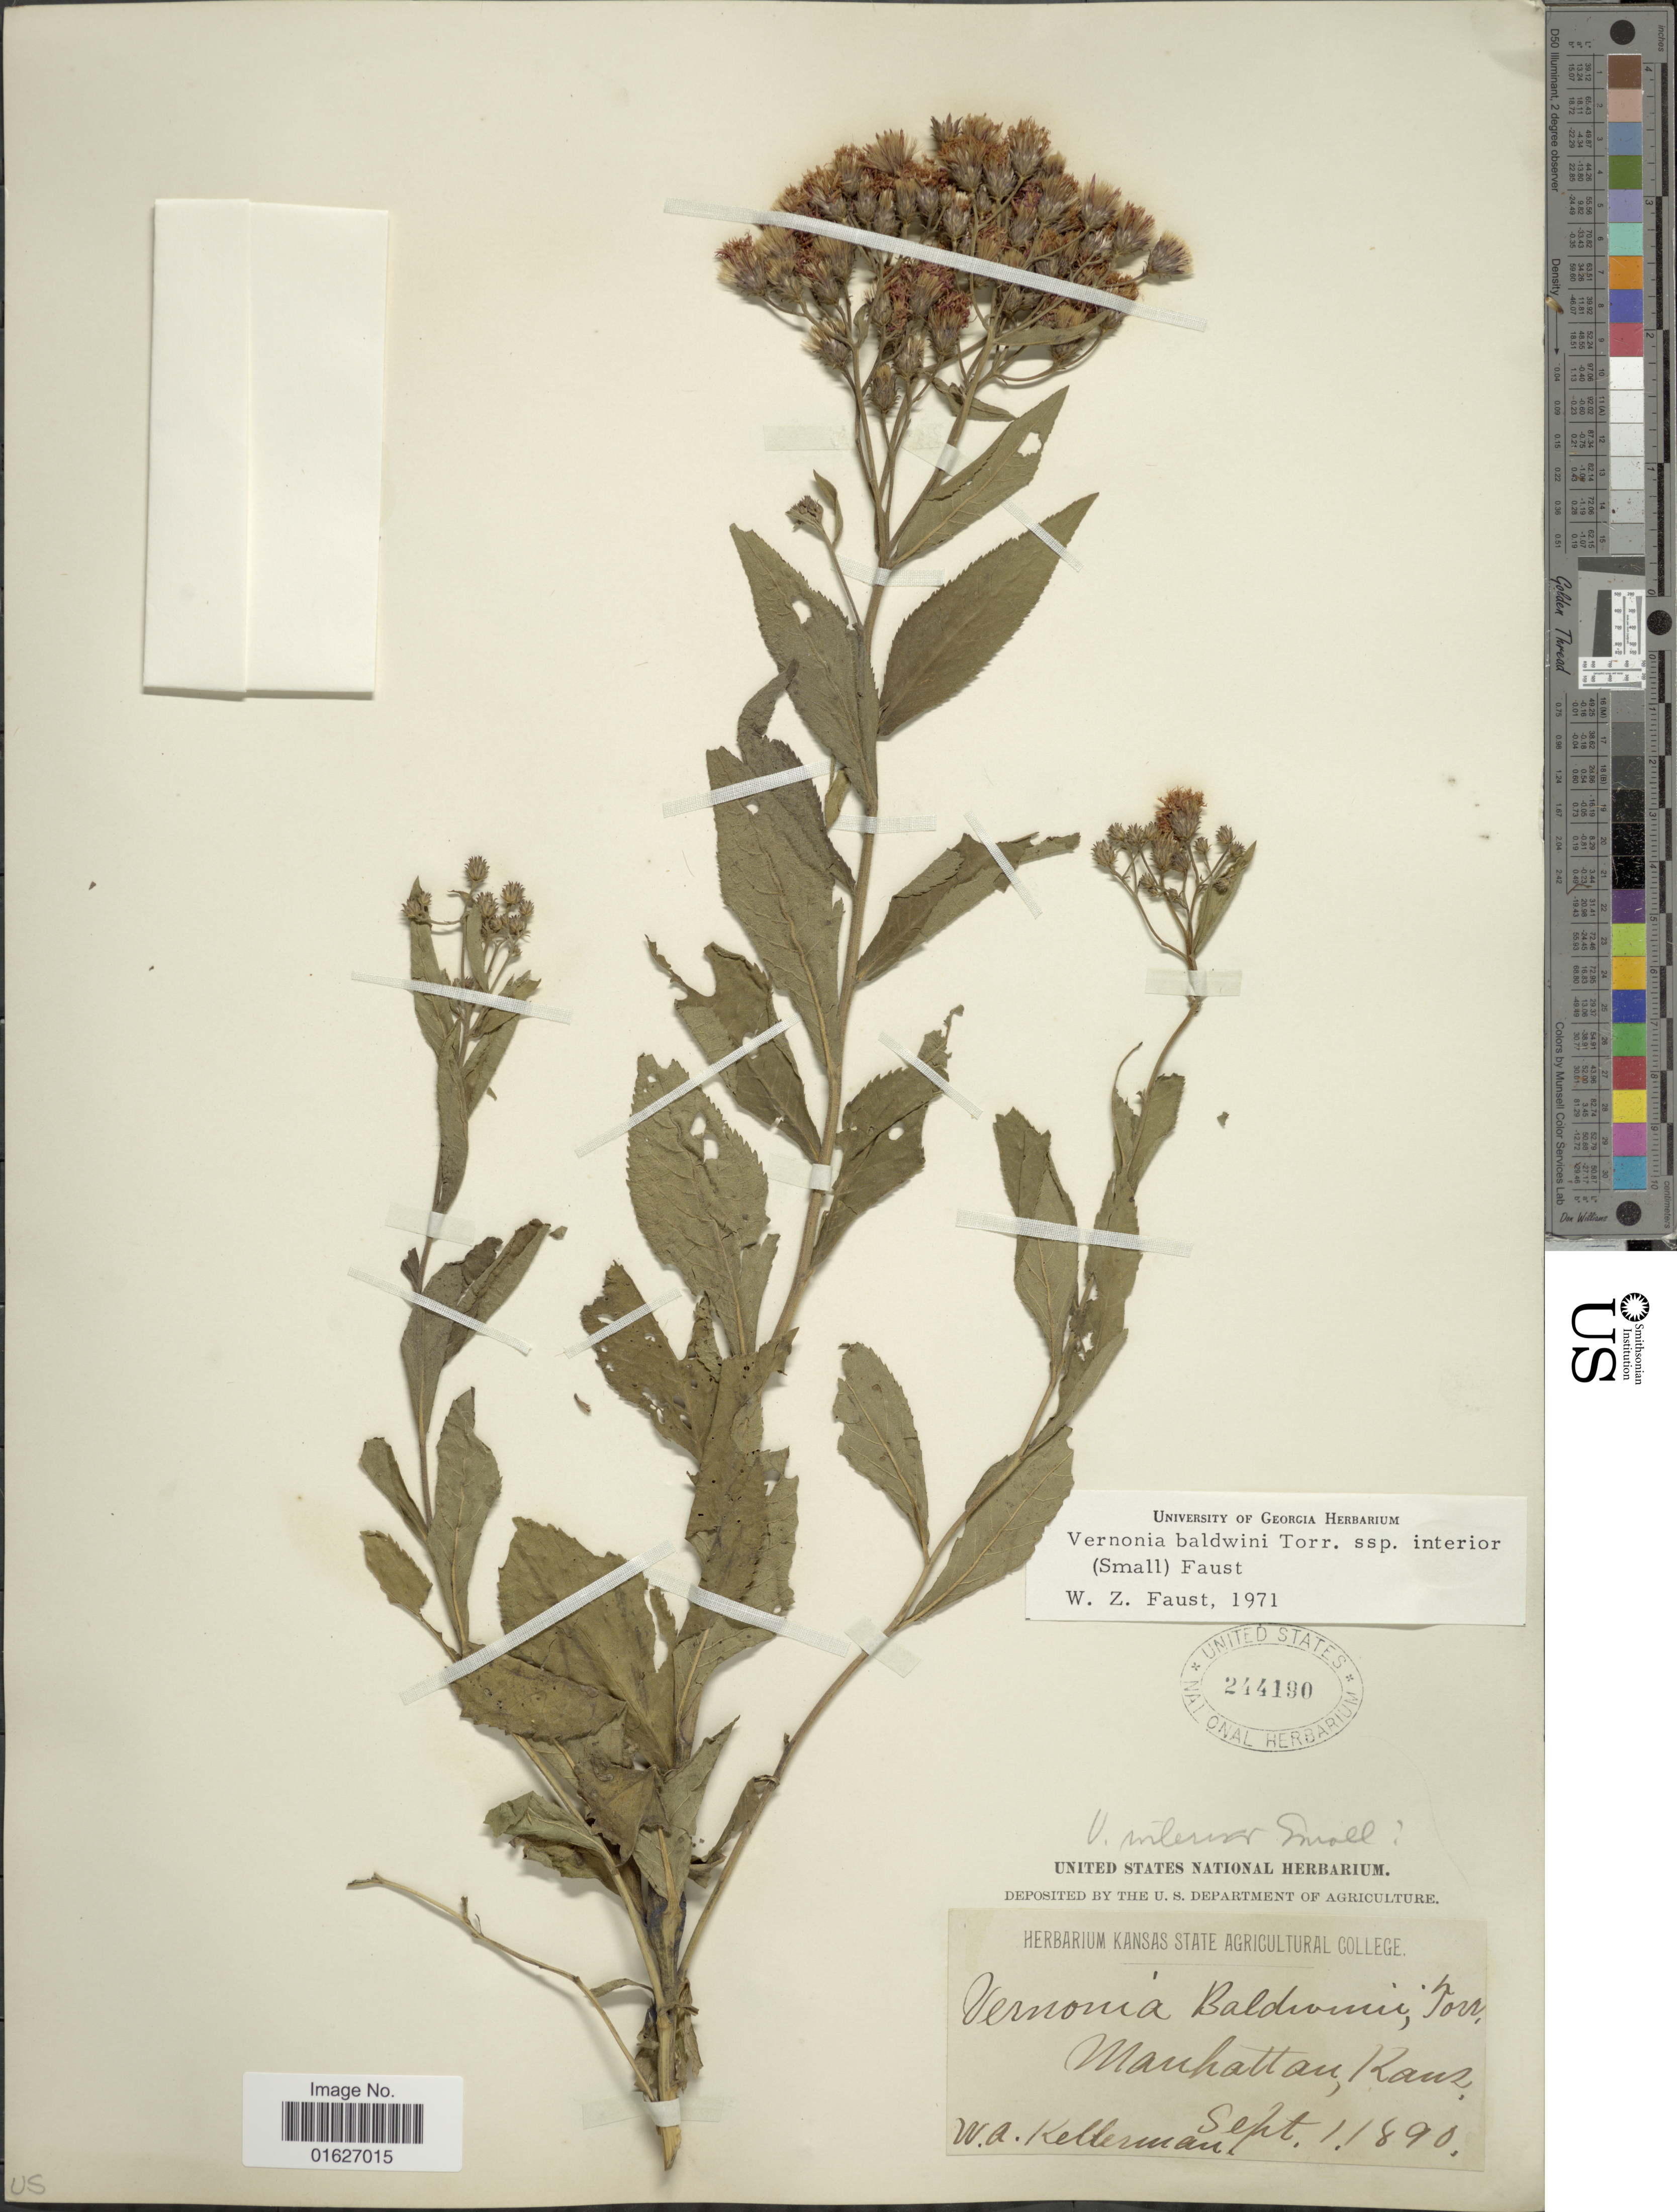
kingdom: Plantae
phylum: Tracheophyta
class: Magnoliopsida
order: Asterales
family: Asteraceae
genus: Vernonia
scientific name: Vernonia baldwinii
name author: Torr.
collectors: W. Kellerman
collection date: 1890-09-01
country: United States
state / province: Kansas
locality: Manhattan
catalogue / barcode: US 244190